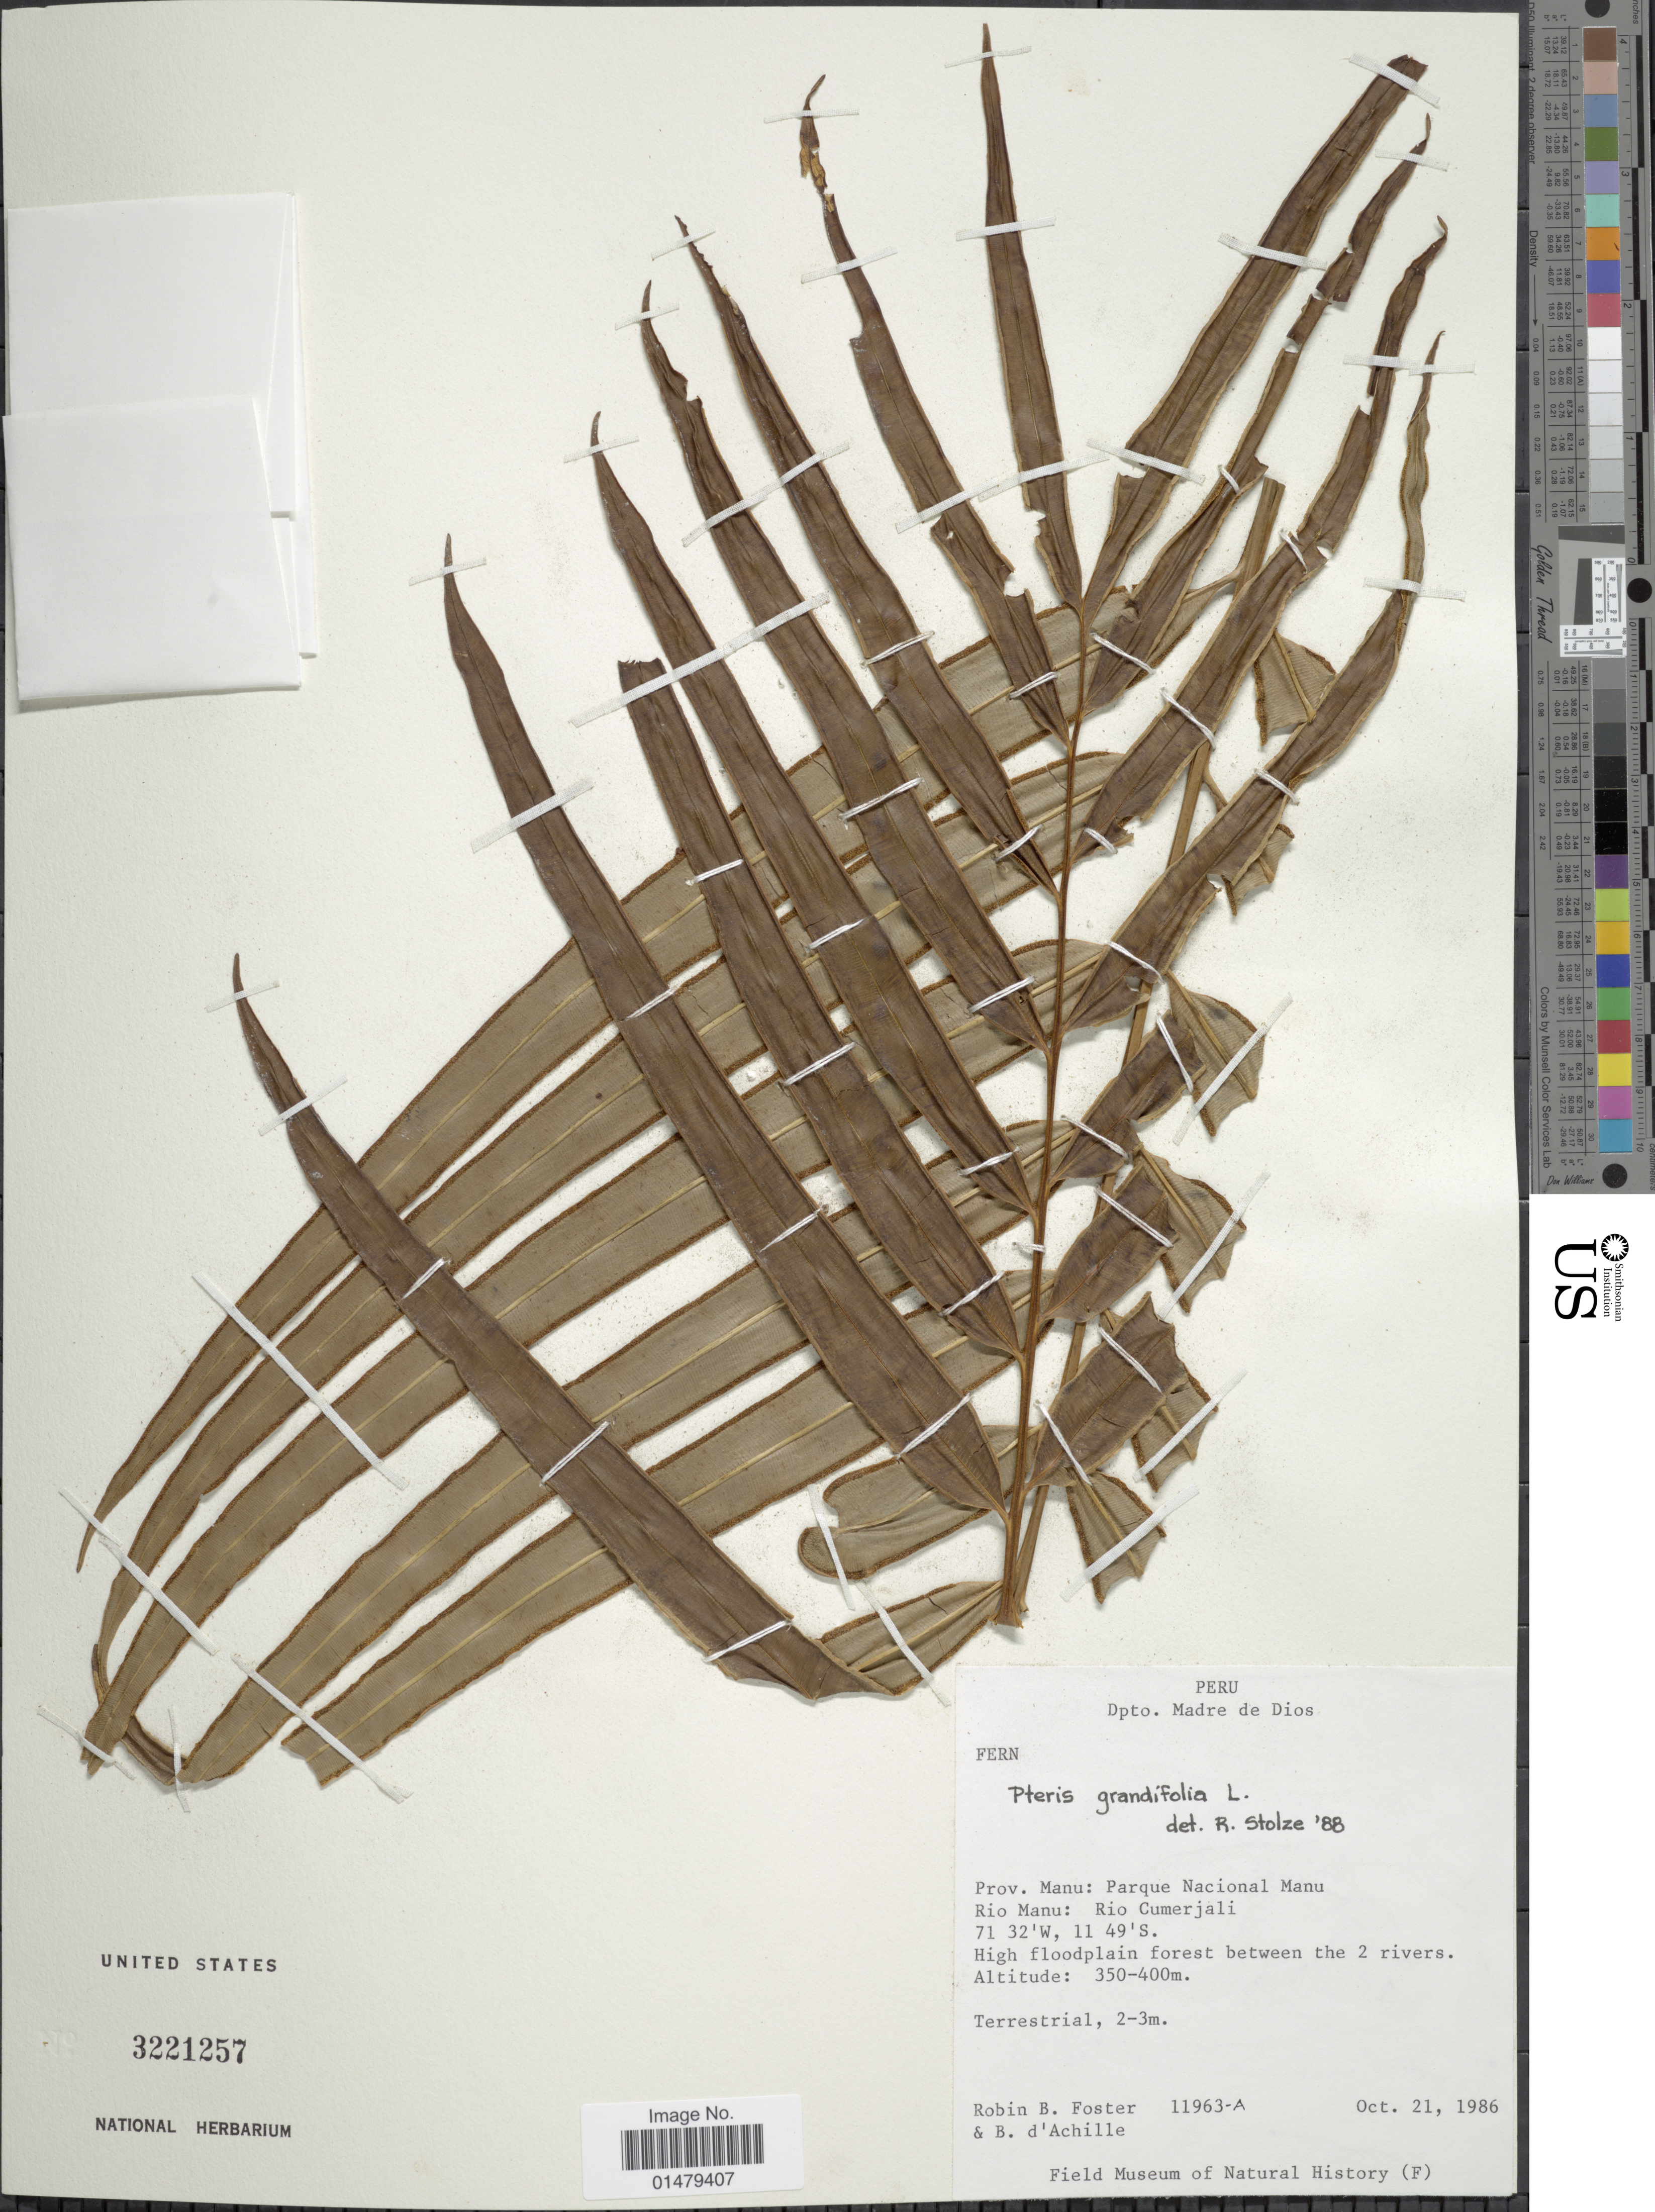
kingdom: Plantae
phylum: Tracheophyta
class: Polypodiopsida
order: Polypodiales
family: Pteridaceae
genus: Pteris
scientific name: Pteris grandifolia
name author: L.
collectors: R. B. Foster & B. d'Achille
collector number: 11963-A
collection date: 1986-10-21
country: Peru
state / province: Madre de Dios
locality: Dpto. Madre de Dios. Prov. Manu: Parque Nacional Manu. Rio Manu: Rio Cumerjali. High floodplain forest between the 2 rivers.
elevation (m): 350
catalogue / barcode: US 3221257